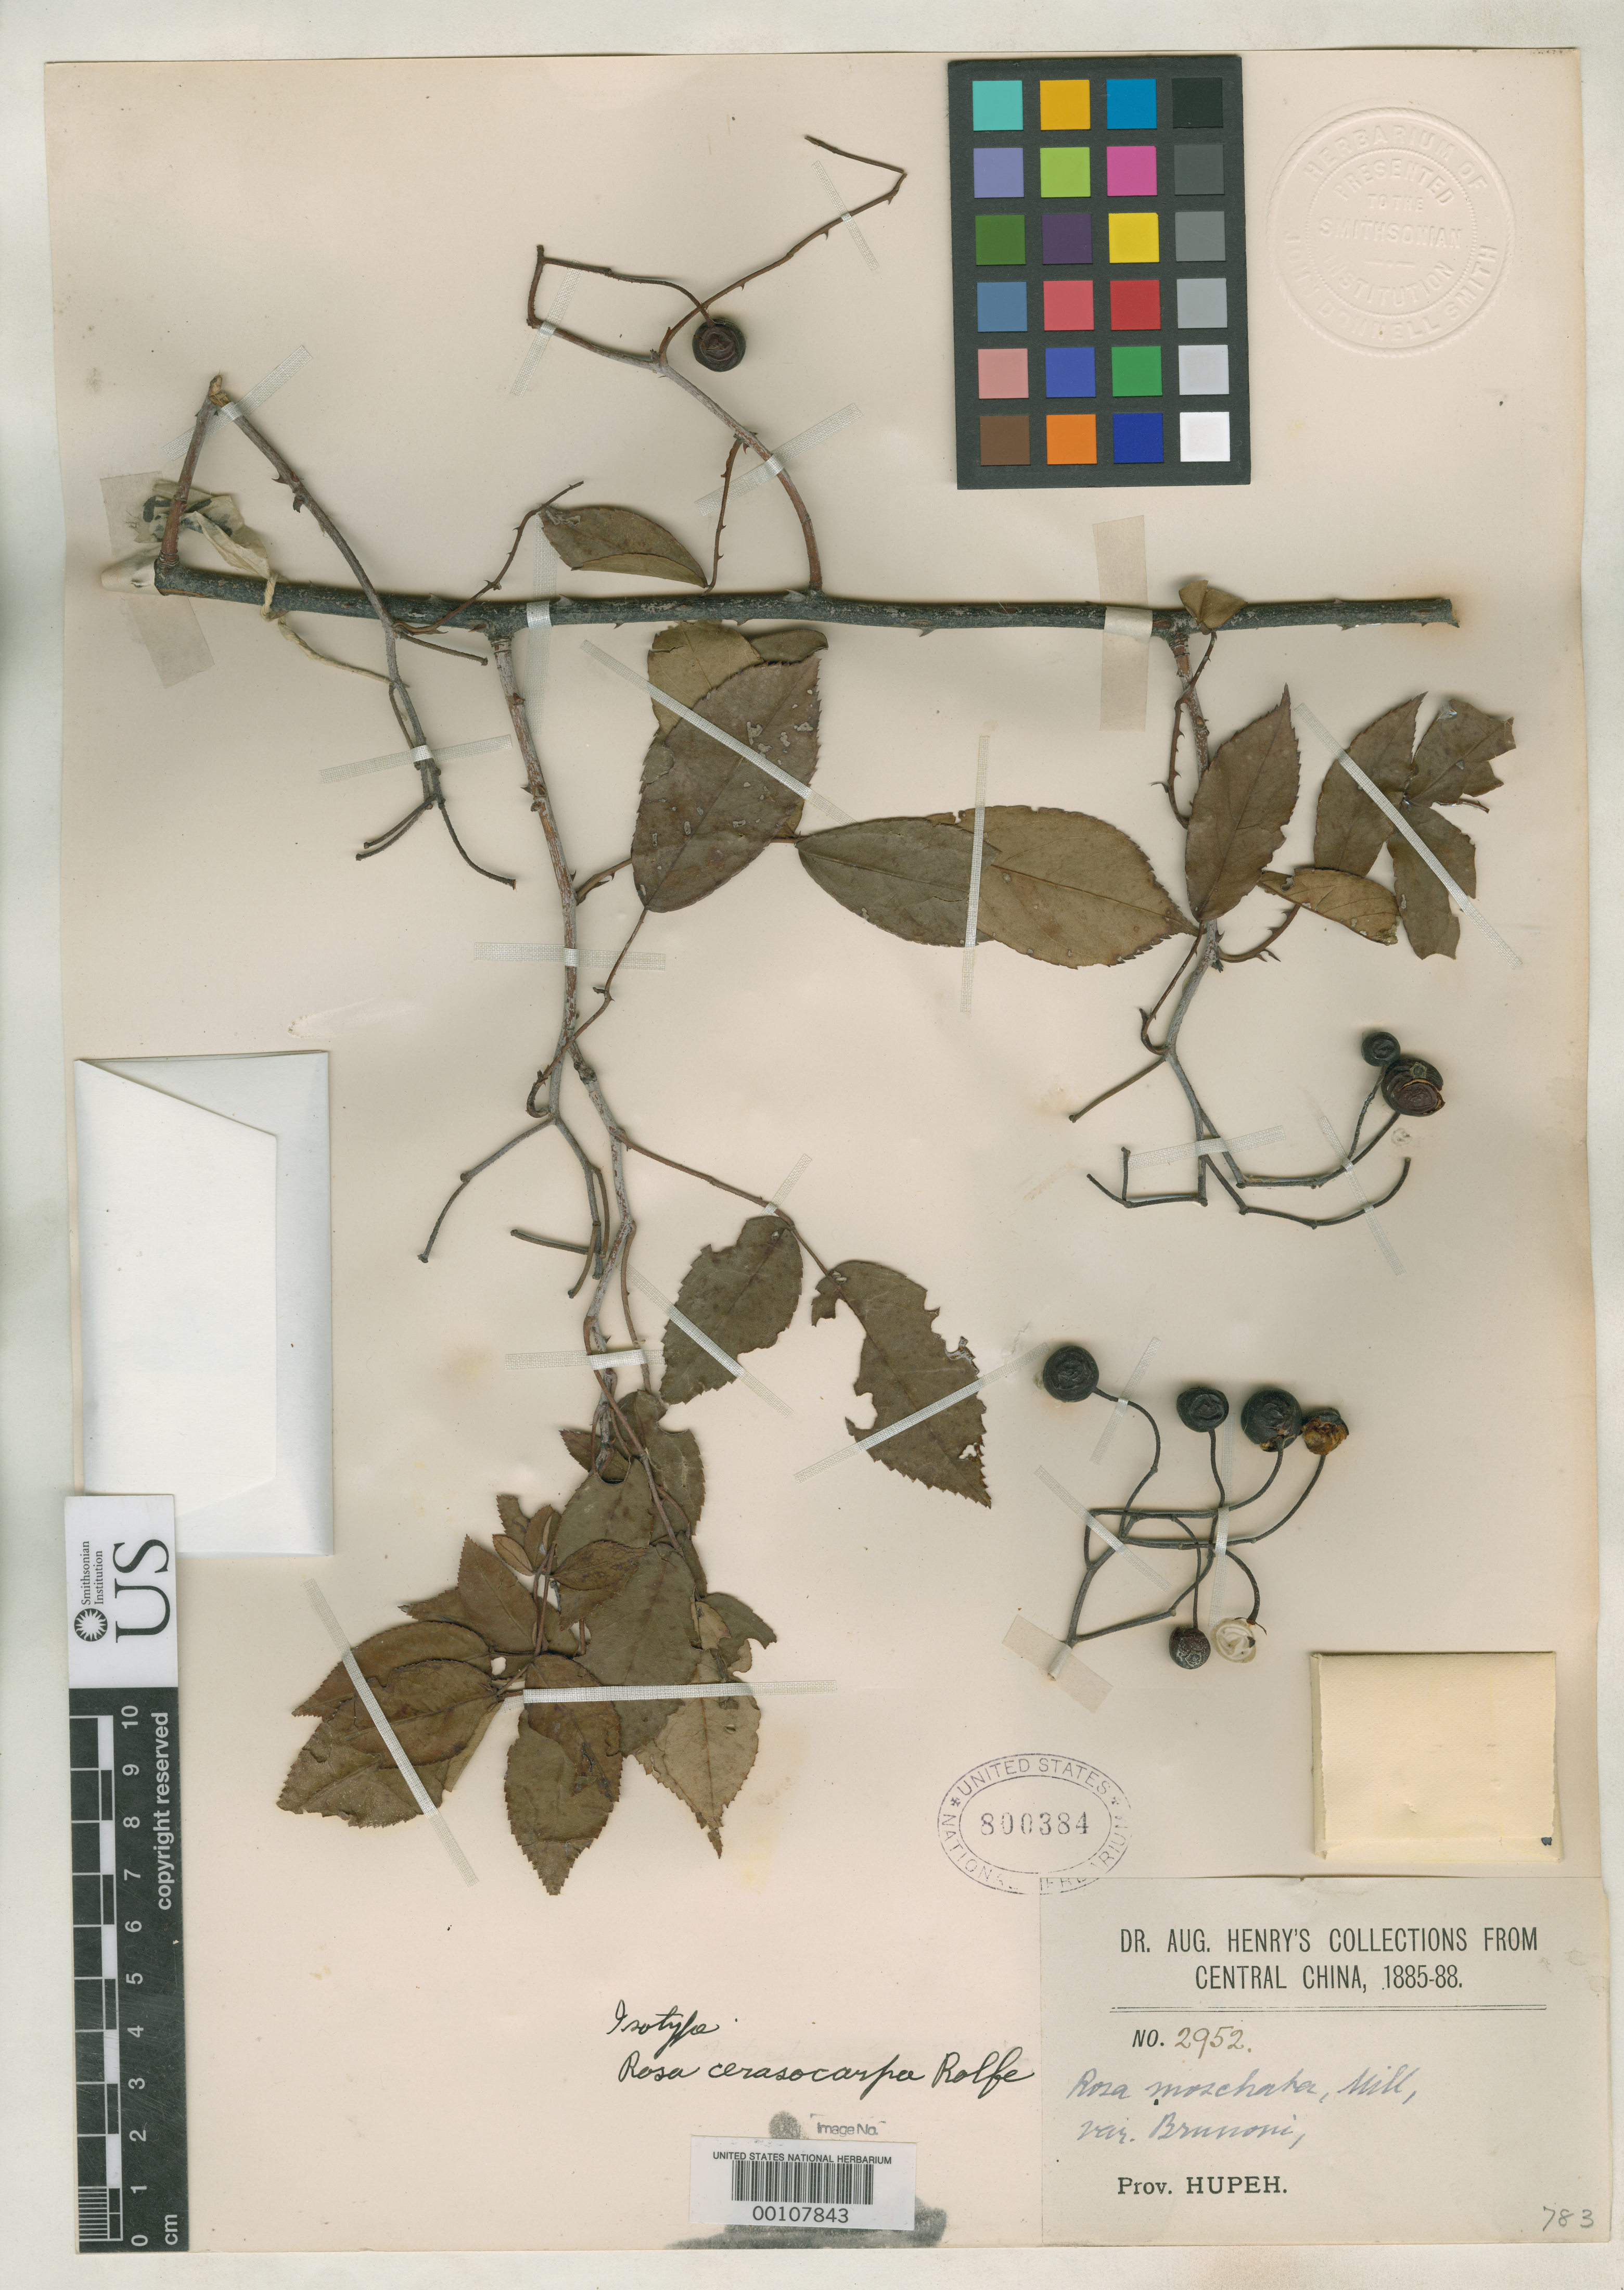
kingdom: Plantae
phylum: Tracheophyta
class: Magnoliopsida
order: Rosales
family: Rosaceae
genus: Rosa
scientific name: Rosa cerasocarpa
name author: Rolfe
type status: Isosyntype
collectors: A. Henry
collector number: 2952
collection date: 1885/1888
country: China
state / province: Hubei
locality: Central China. Prov. Hupeh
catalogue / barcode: US 800384